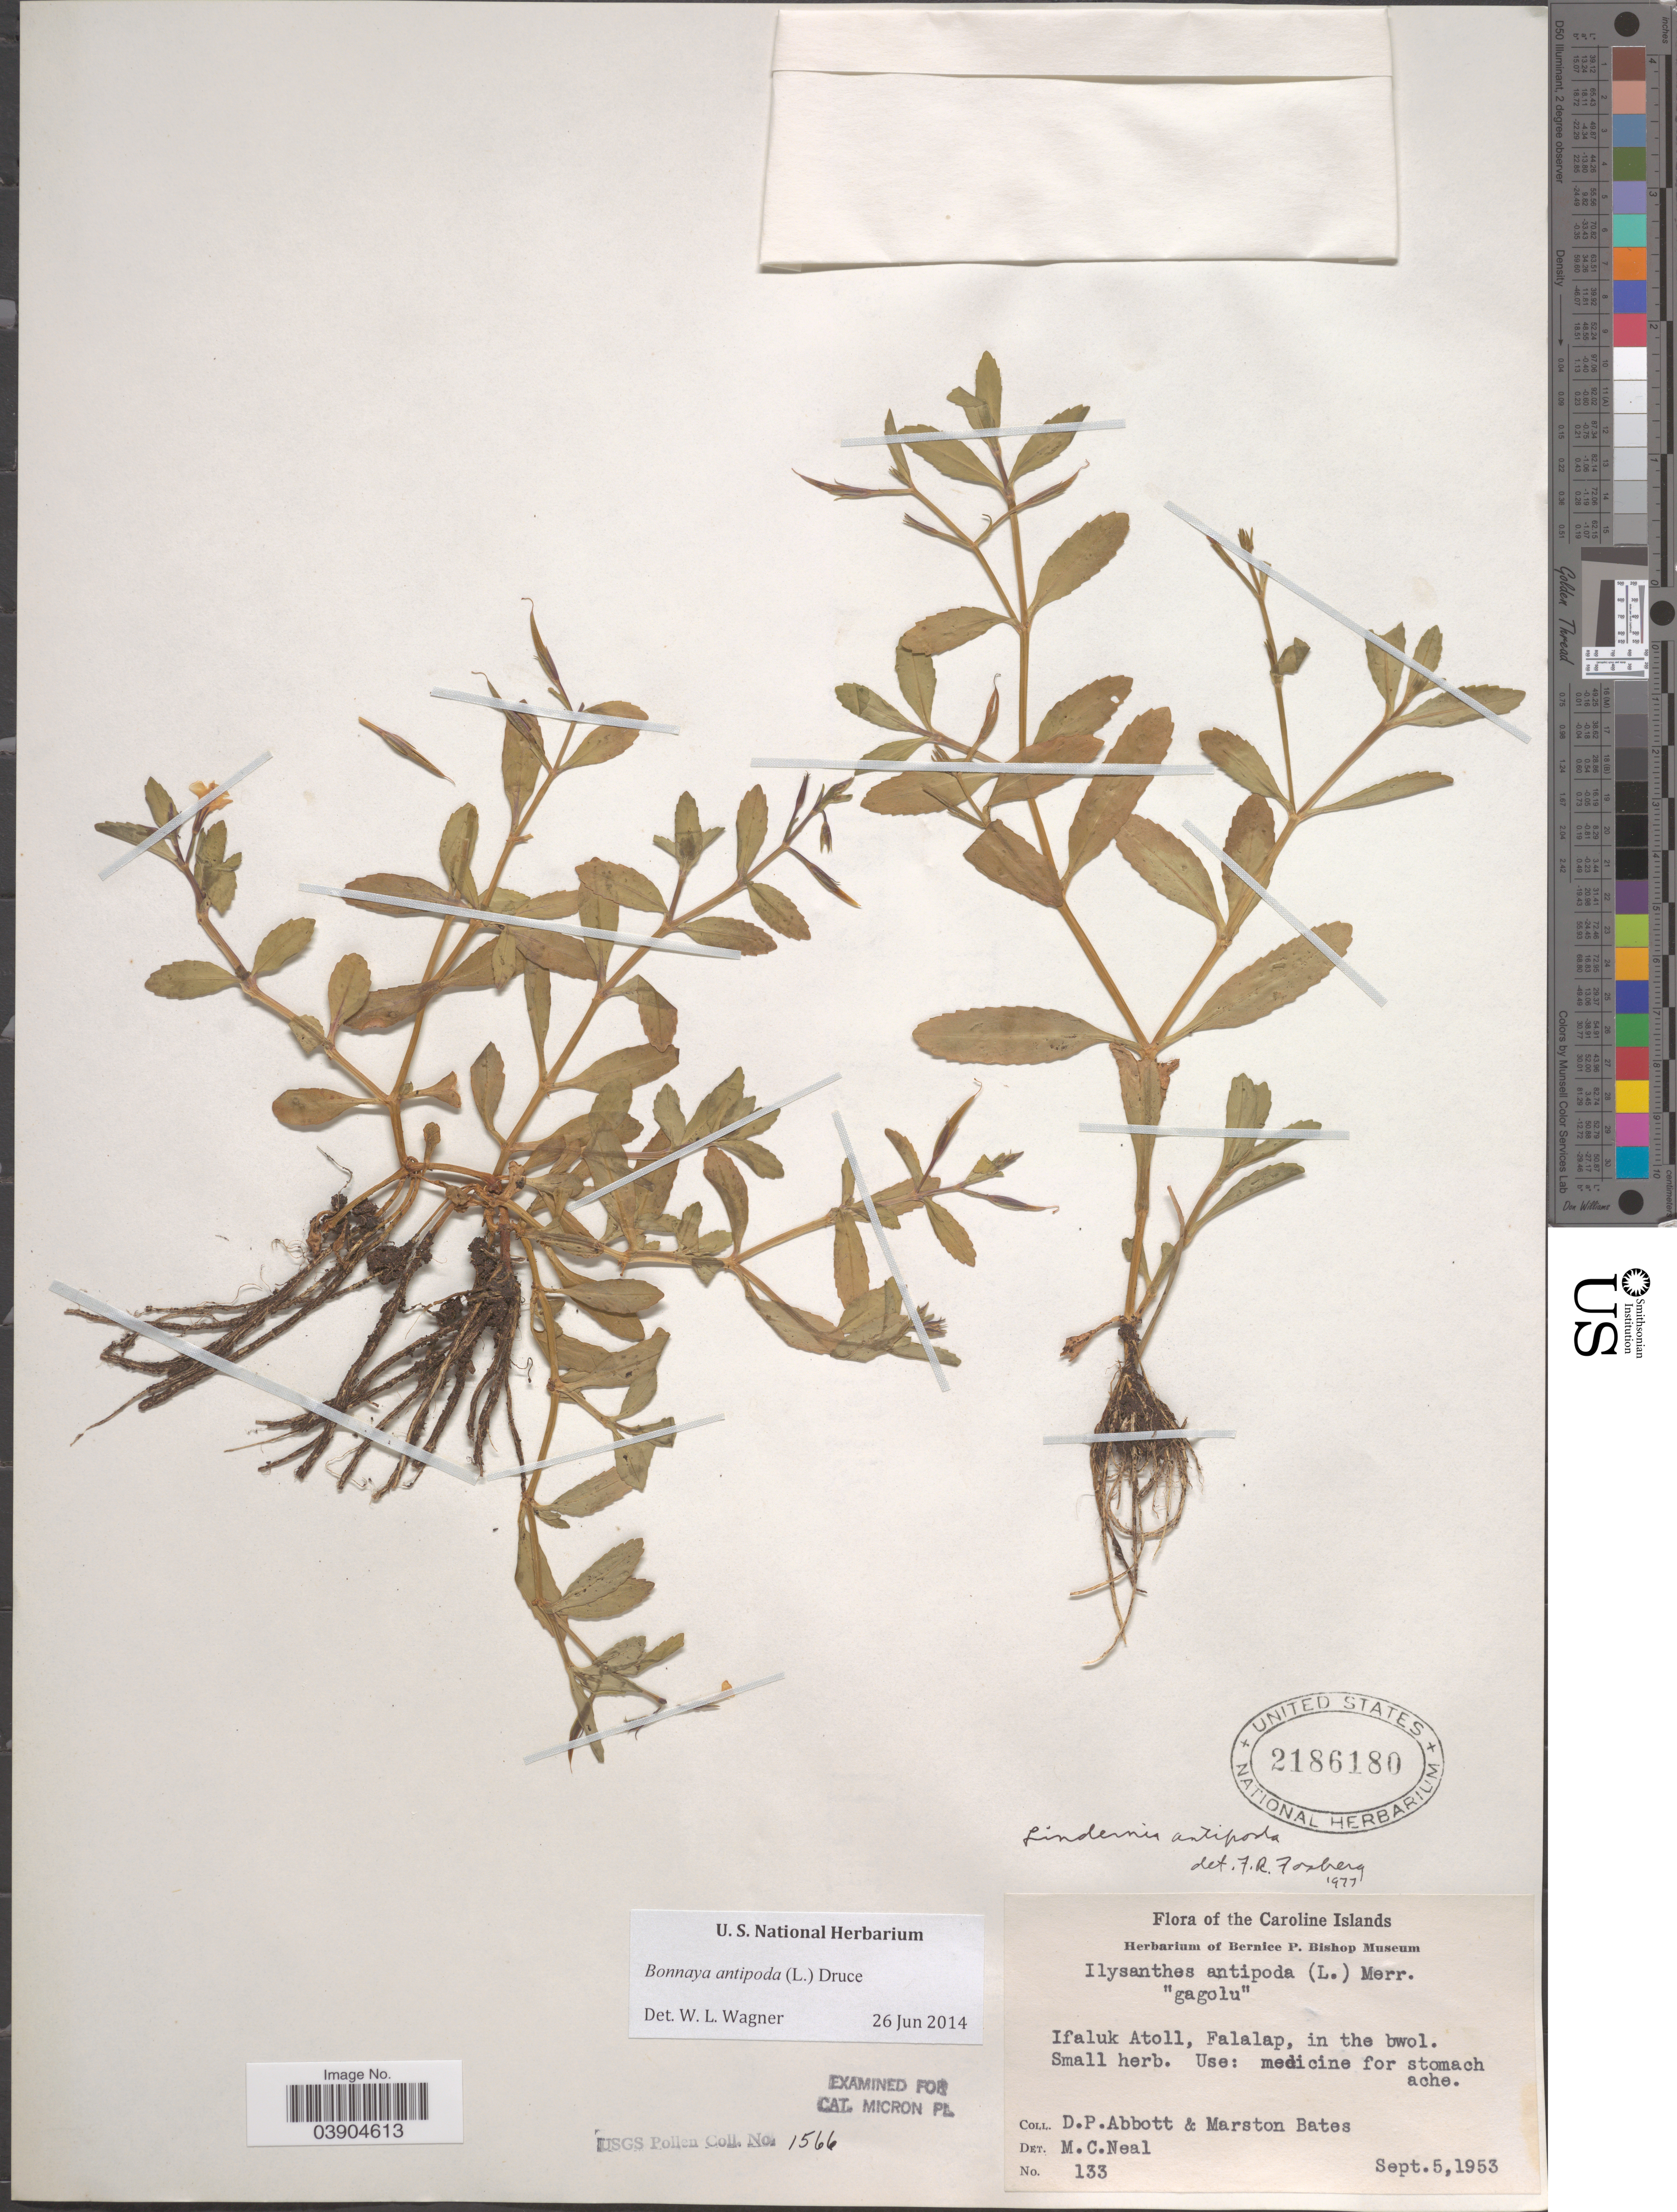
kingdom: Plantae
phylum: Tracheophyta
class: Magnoliopsida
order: Lamiales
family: Linderniaceae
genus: Lindernia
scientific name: Lindernia antipoda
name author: (L.) Alston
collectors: D. P. Abbott & M. Bates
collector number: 133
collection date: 1953-09-05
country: Micronesia, Federated States of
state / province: Yap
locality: The Caroline Islands. Ifaluk Atoll, Falalap, in the bwol.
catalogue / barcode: US 2186180